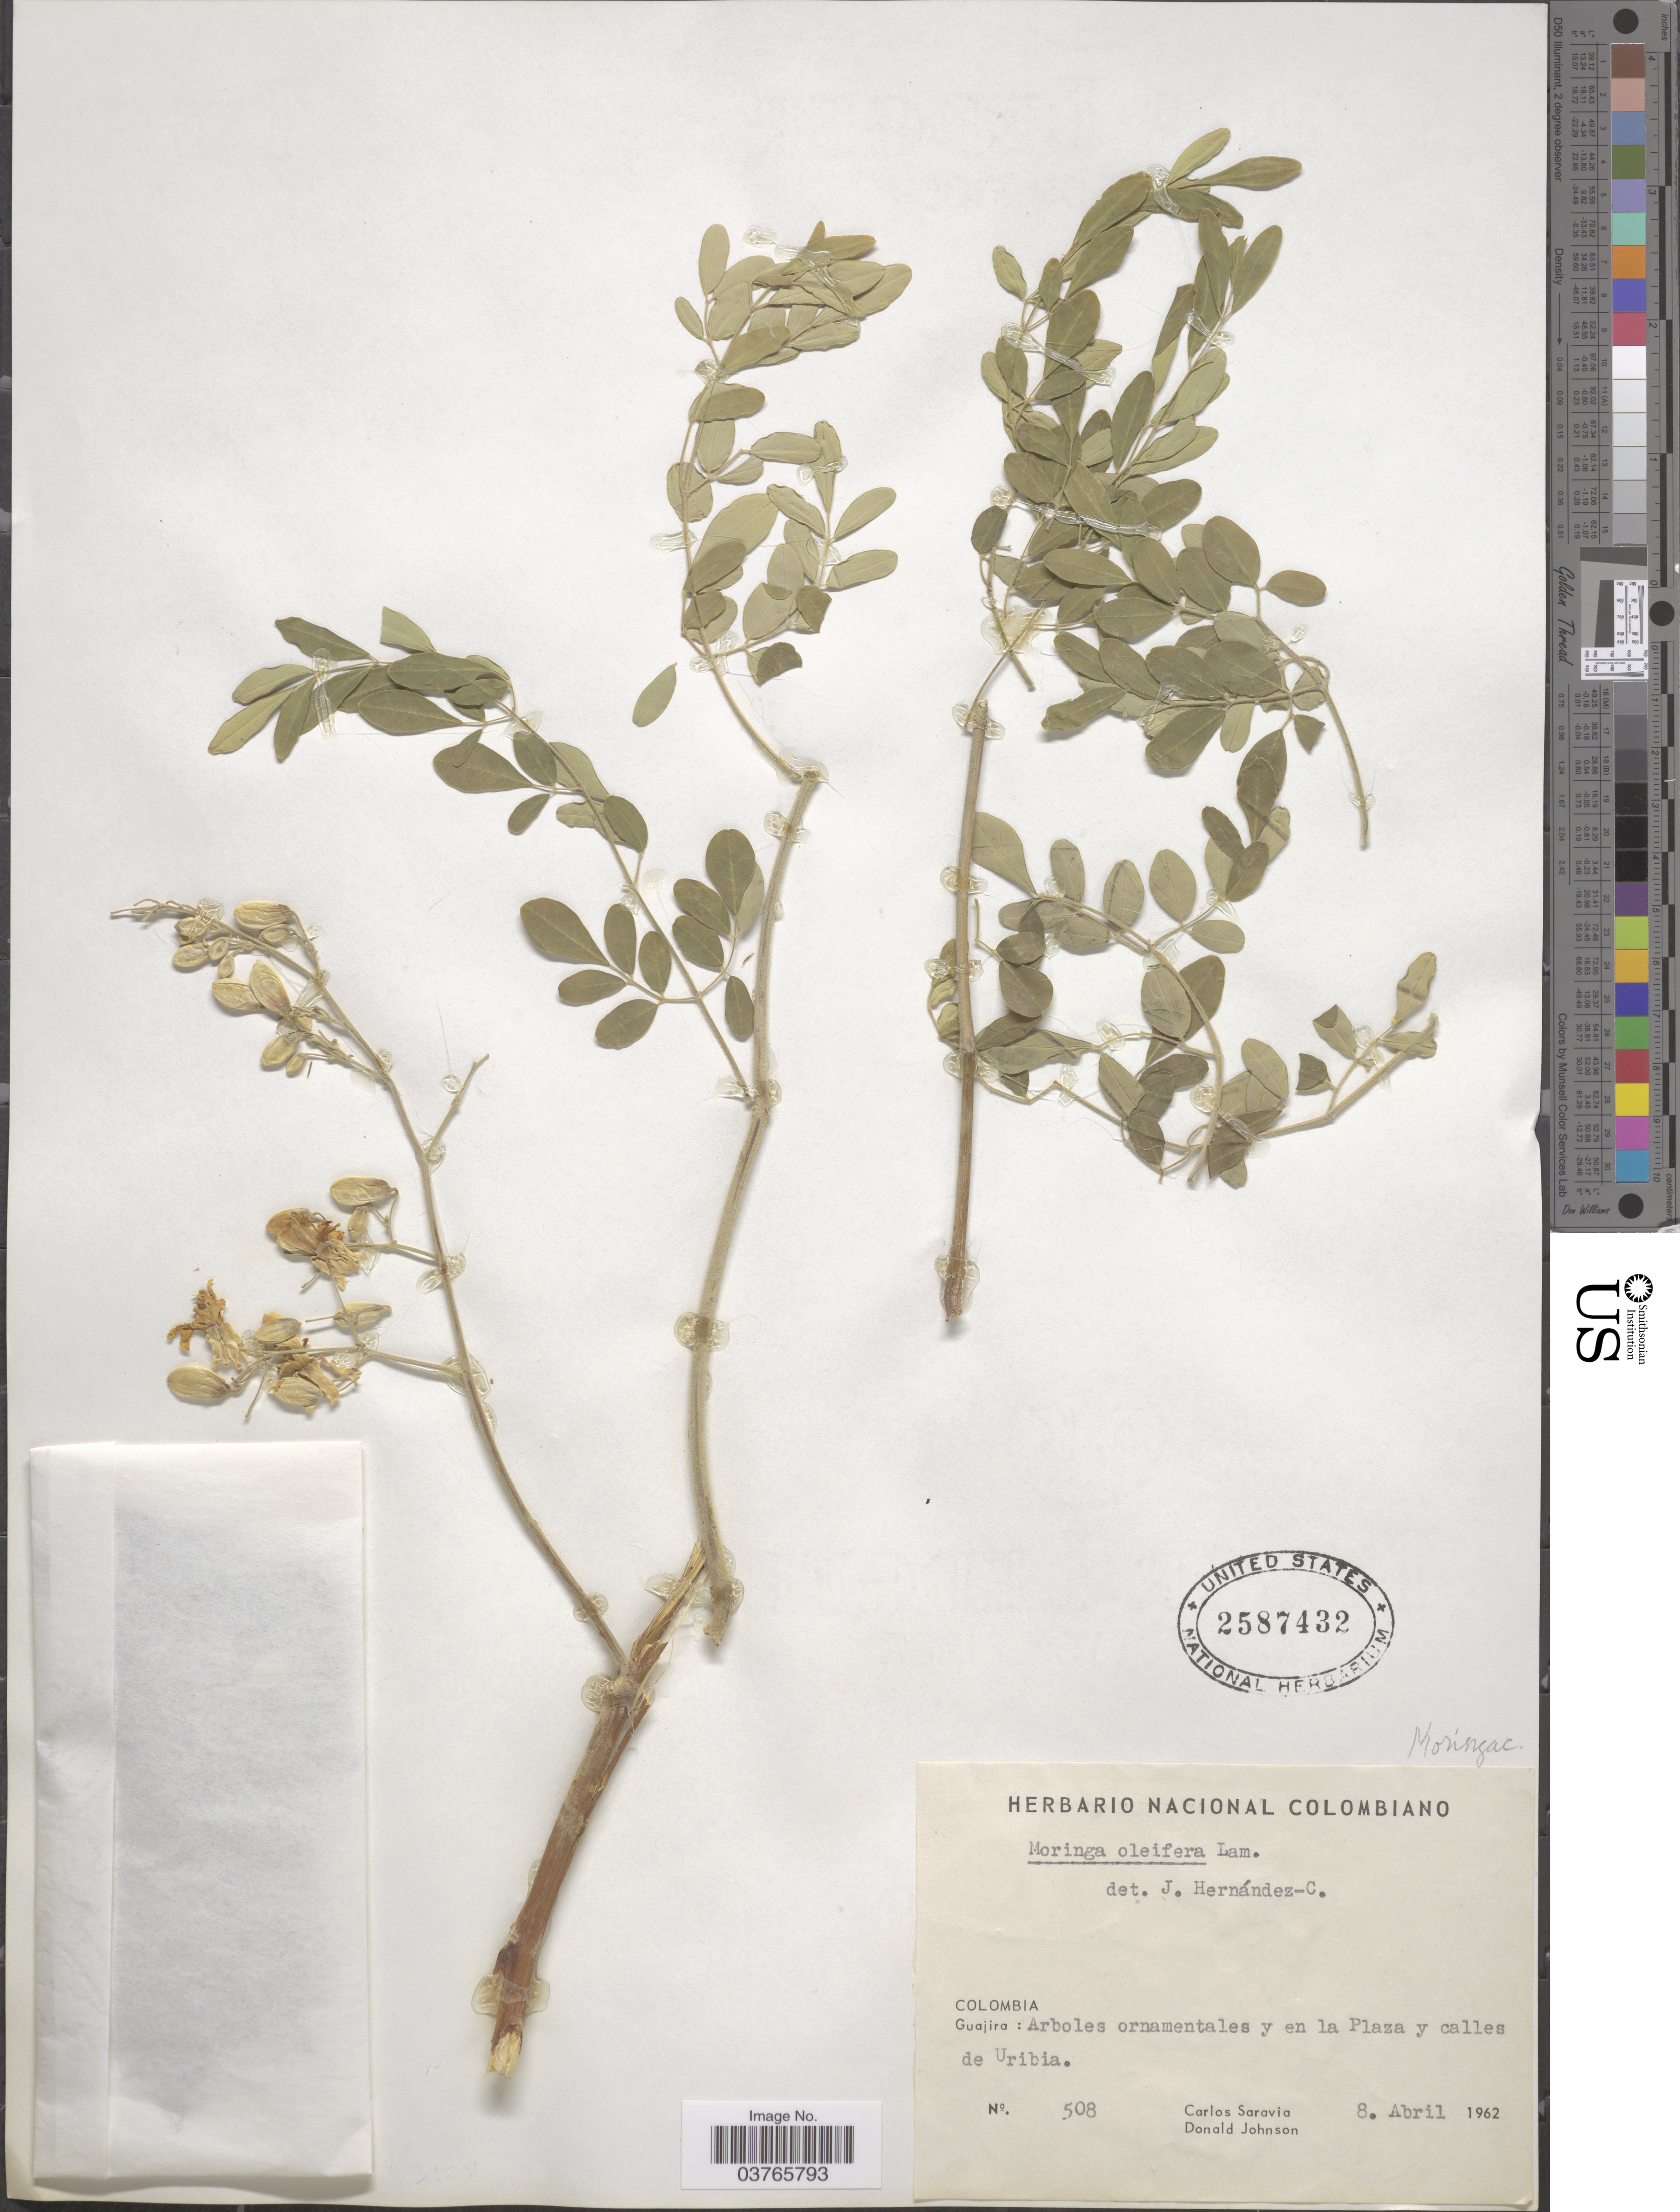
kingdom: Plantae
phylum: Tracheophyta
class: Magnoliopsida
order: Brassicales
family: Moringaceae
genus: Moringa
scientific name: Moringa oleifera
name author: Lam.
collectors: C. Saravia & D. Johnson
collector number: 508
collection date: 1962-04-08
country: Colombia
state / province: La Guajira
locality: Guajira: Arboles ornamentales y en la Plaza y calles de Uribia.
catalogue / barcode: US 2587432